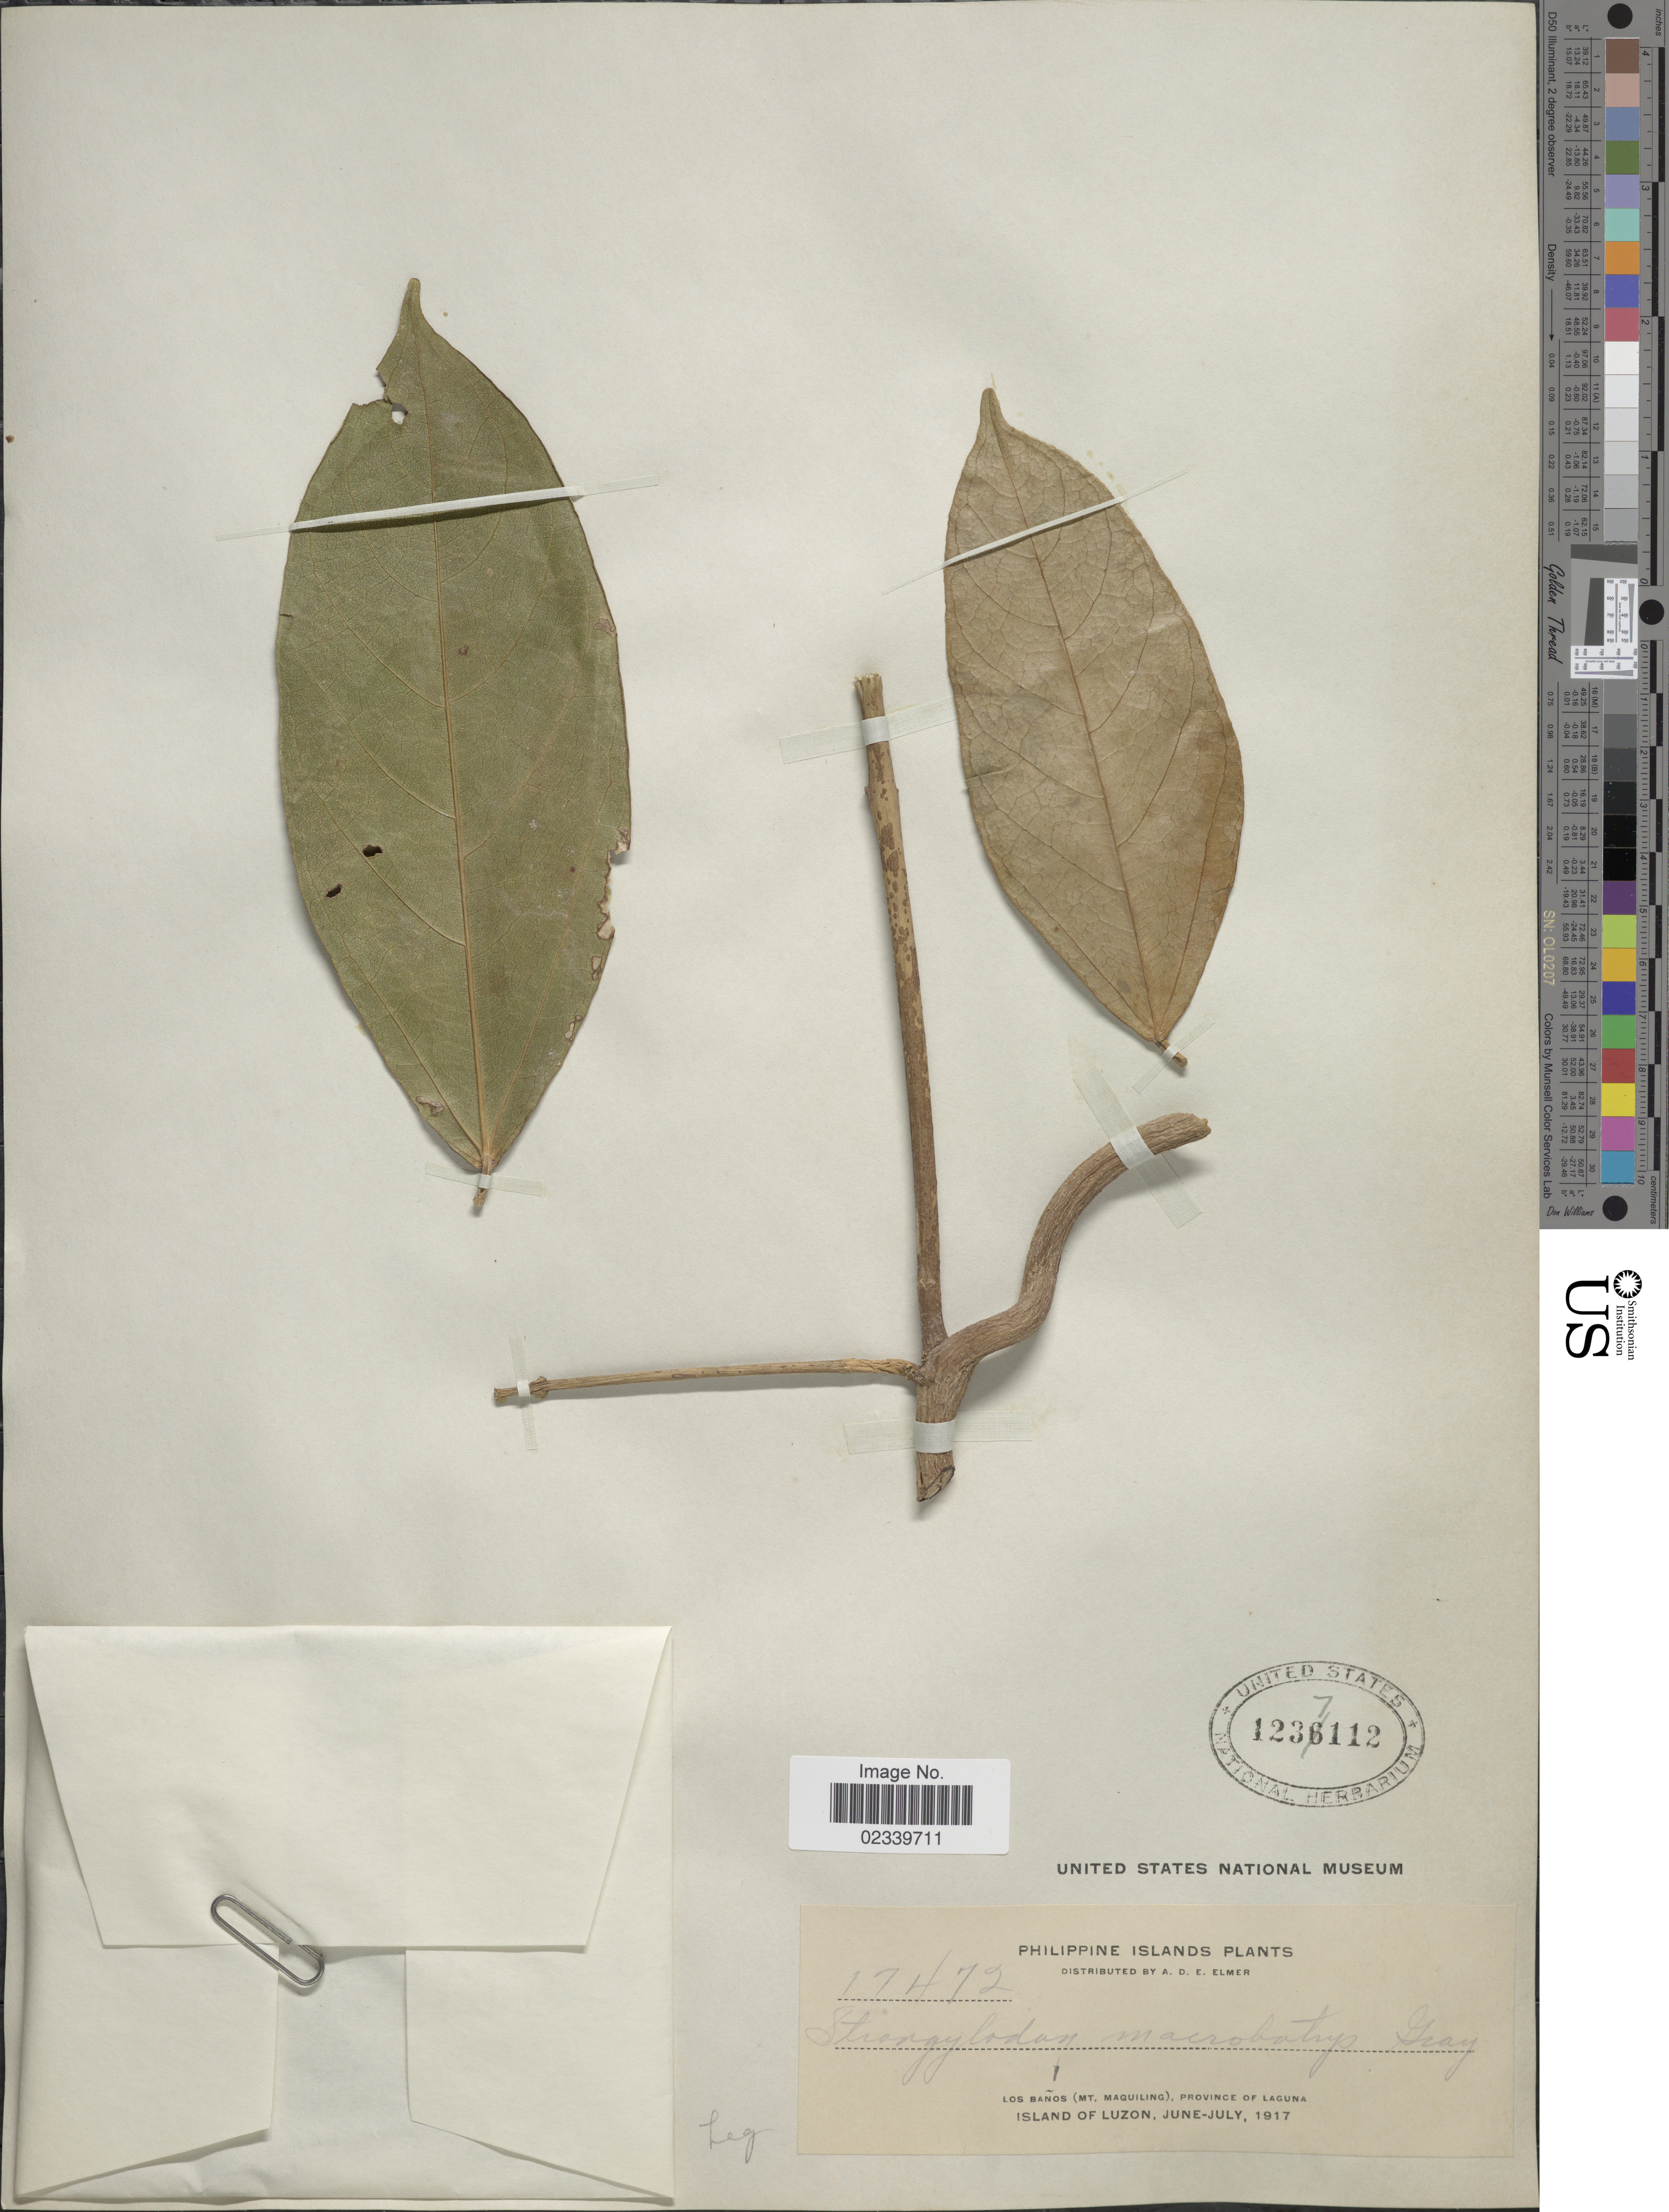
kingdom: Plantae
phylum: Tracheophyta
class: Magnoliopsida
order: Fabales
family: Fabaceae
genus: Strongylodon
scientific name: Strongylodon macrobotrys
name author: A. Gray in Wilkes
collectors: A. D. E. Elmer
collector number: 17472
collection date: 1917-06/1917-07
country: Philippines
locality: Los Banos (Mt. Maquiling), province of Laguna.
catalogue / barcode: US 1237112